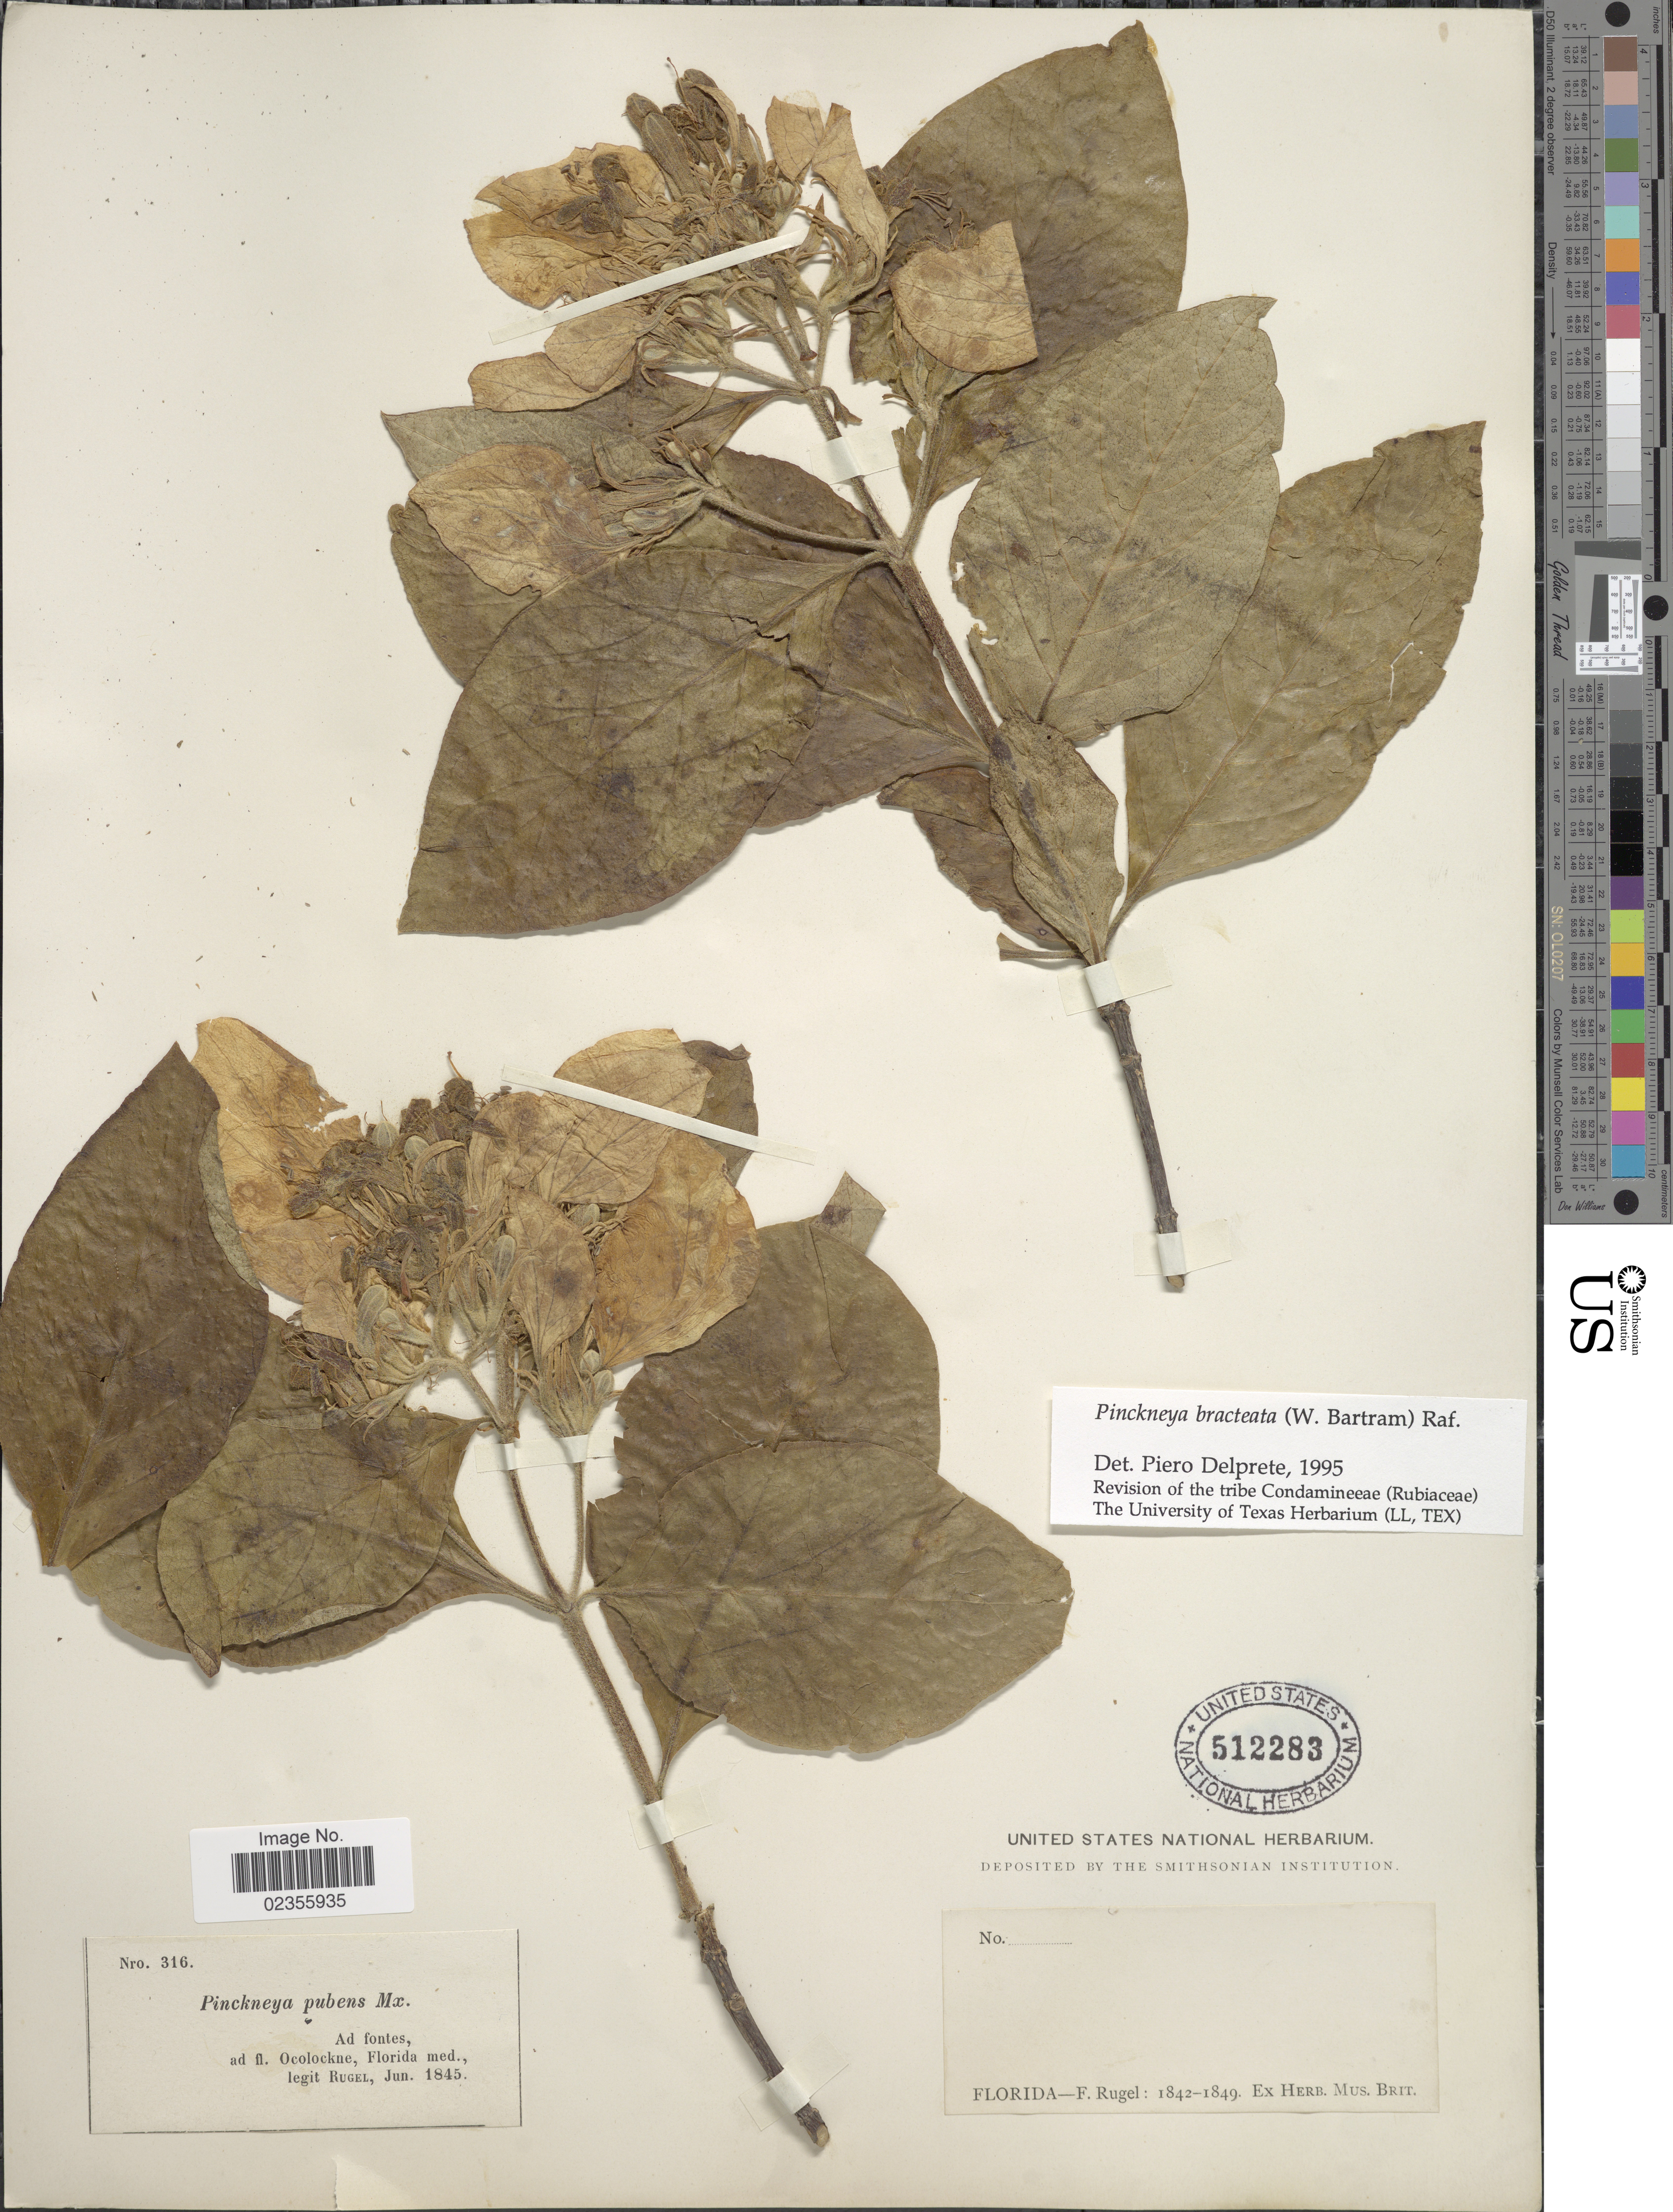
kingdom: Plantae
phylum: Tracheophyta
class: Magnoliopsida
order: Gentianales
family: Rubiaceae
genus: Pinckneya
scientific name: Pinckneya pubens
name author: Michx.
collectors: F. Rugel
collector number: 316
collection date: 1845-06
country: United States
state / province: Florida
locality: Ad fontes, ad fl. Ocolockne, Florida med.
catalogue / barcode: US 512283